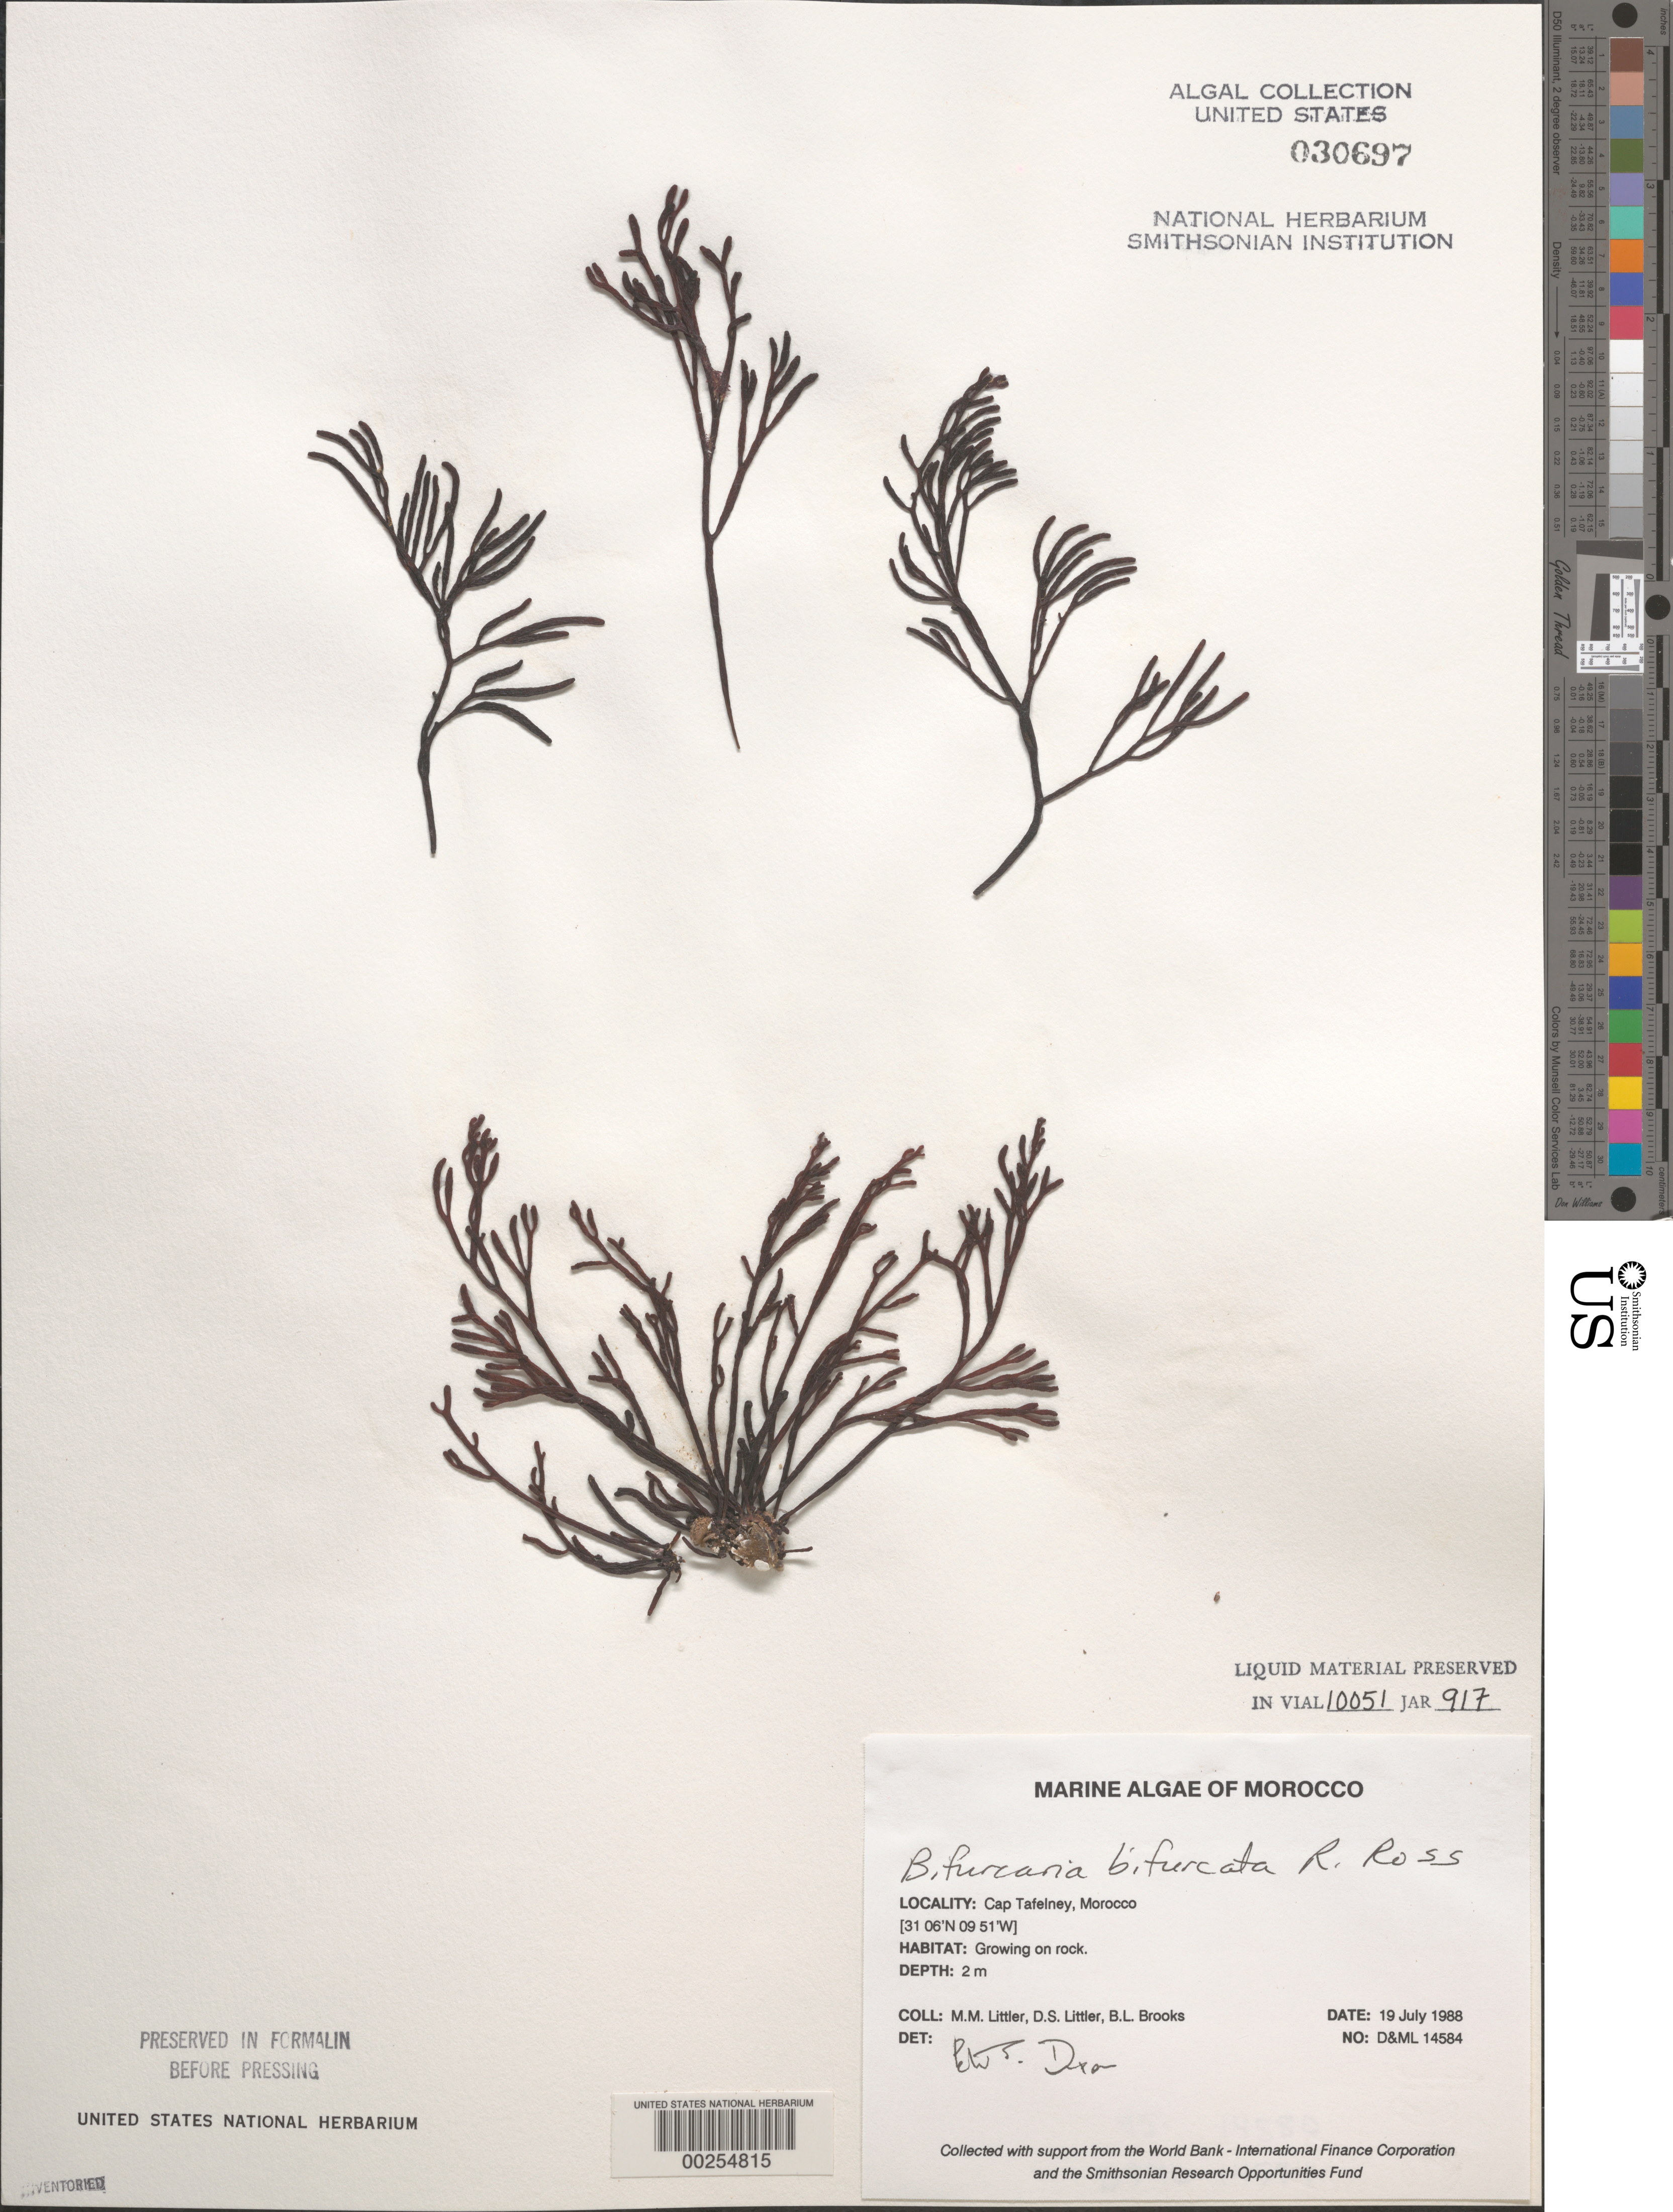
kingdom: Chromista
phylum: Ochrophyta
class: Phaeophyceae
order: Fucales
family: Sargassaceae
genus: Bifurcaria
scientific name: Bifurcaria bifurcata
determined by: Dixon, P. S.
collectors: M. M. Littler, D. S. Littler & B. Brooks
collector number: D&ML 14584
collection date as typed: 19 Jul 1988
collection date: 1988-07-19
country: Morocco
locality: Cap Tafelney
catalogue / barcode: US 30697